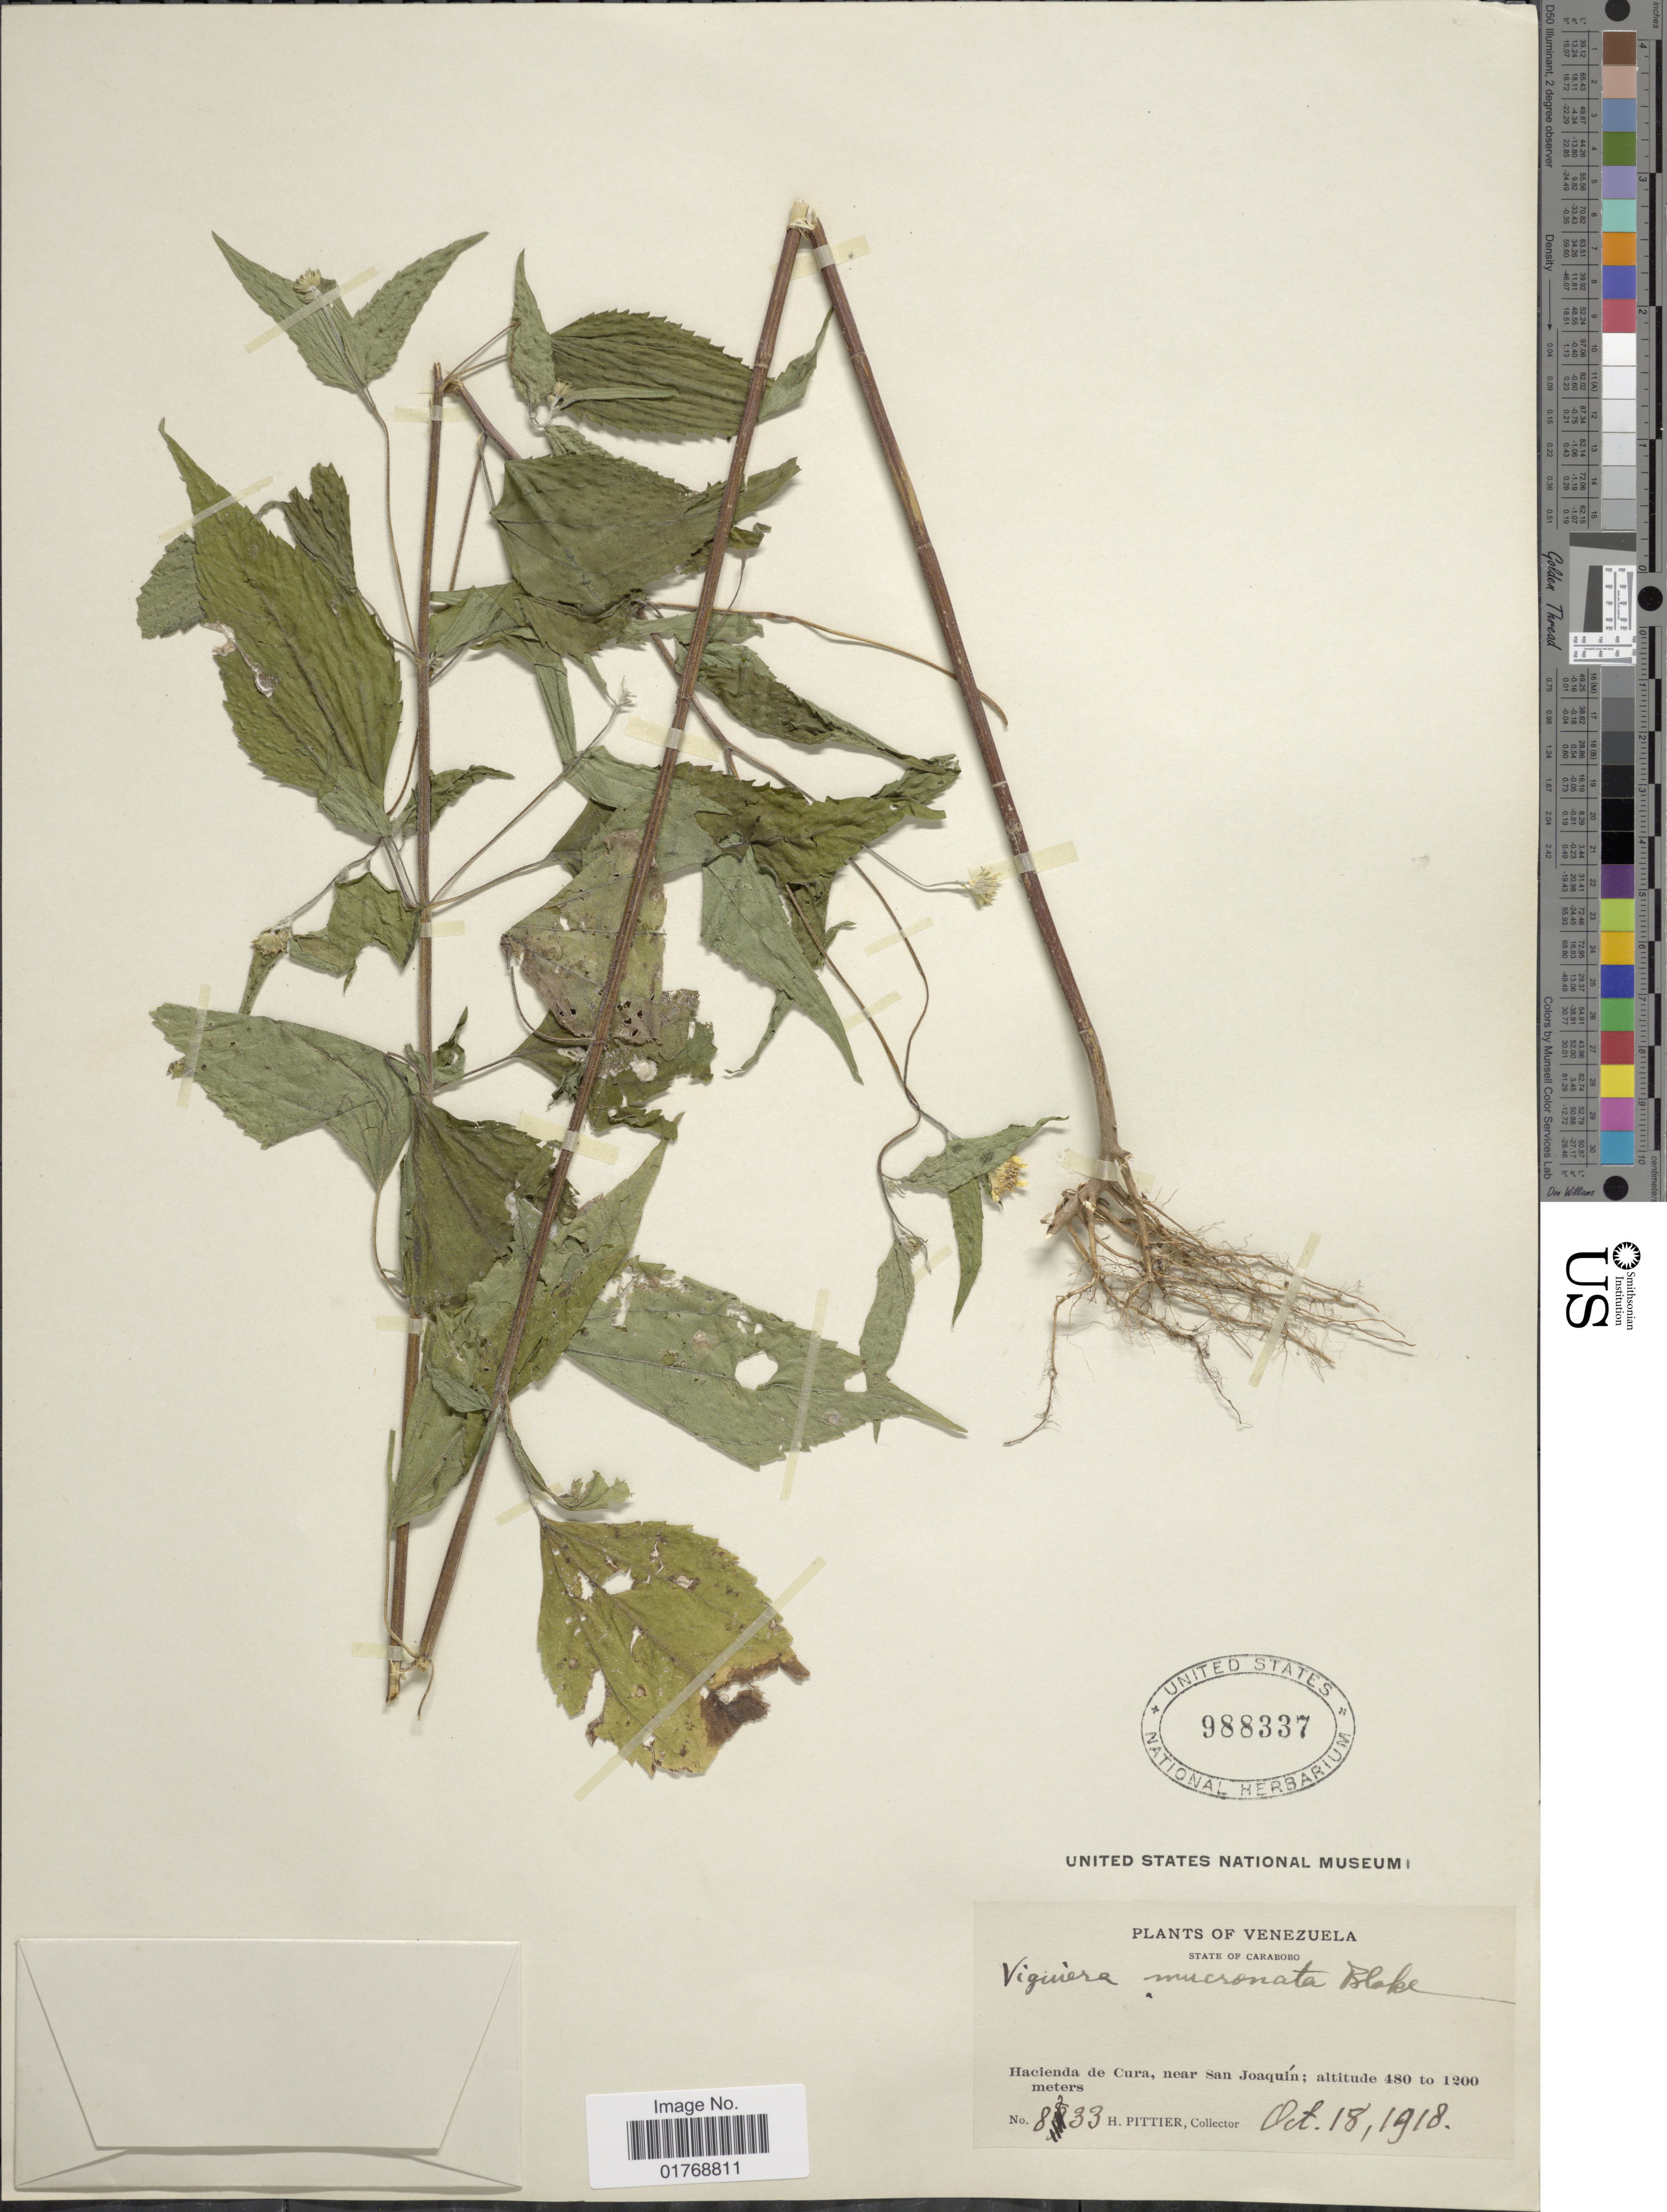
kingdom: Plantae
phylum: Tracheophyta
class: Magnoliopsida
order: Asterales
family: Asteraceae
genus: Viguiera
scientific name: Viguiera mucronata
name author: Blake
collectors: H. F. Pittier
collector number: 8233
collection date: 1918-10-18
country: Venezuela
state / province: Carabobo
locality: State of Carabobo. Hacienda de Cura, near San Joaquín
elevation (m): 480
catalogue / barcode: US 988337